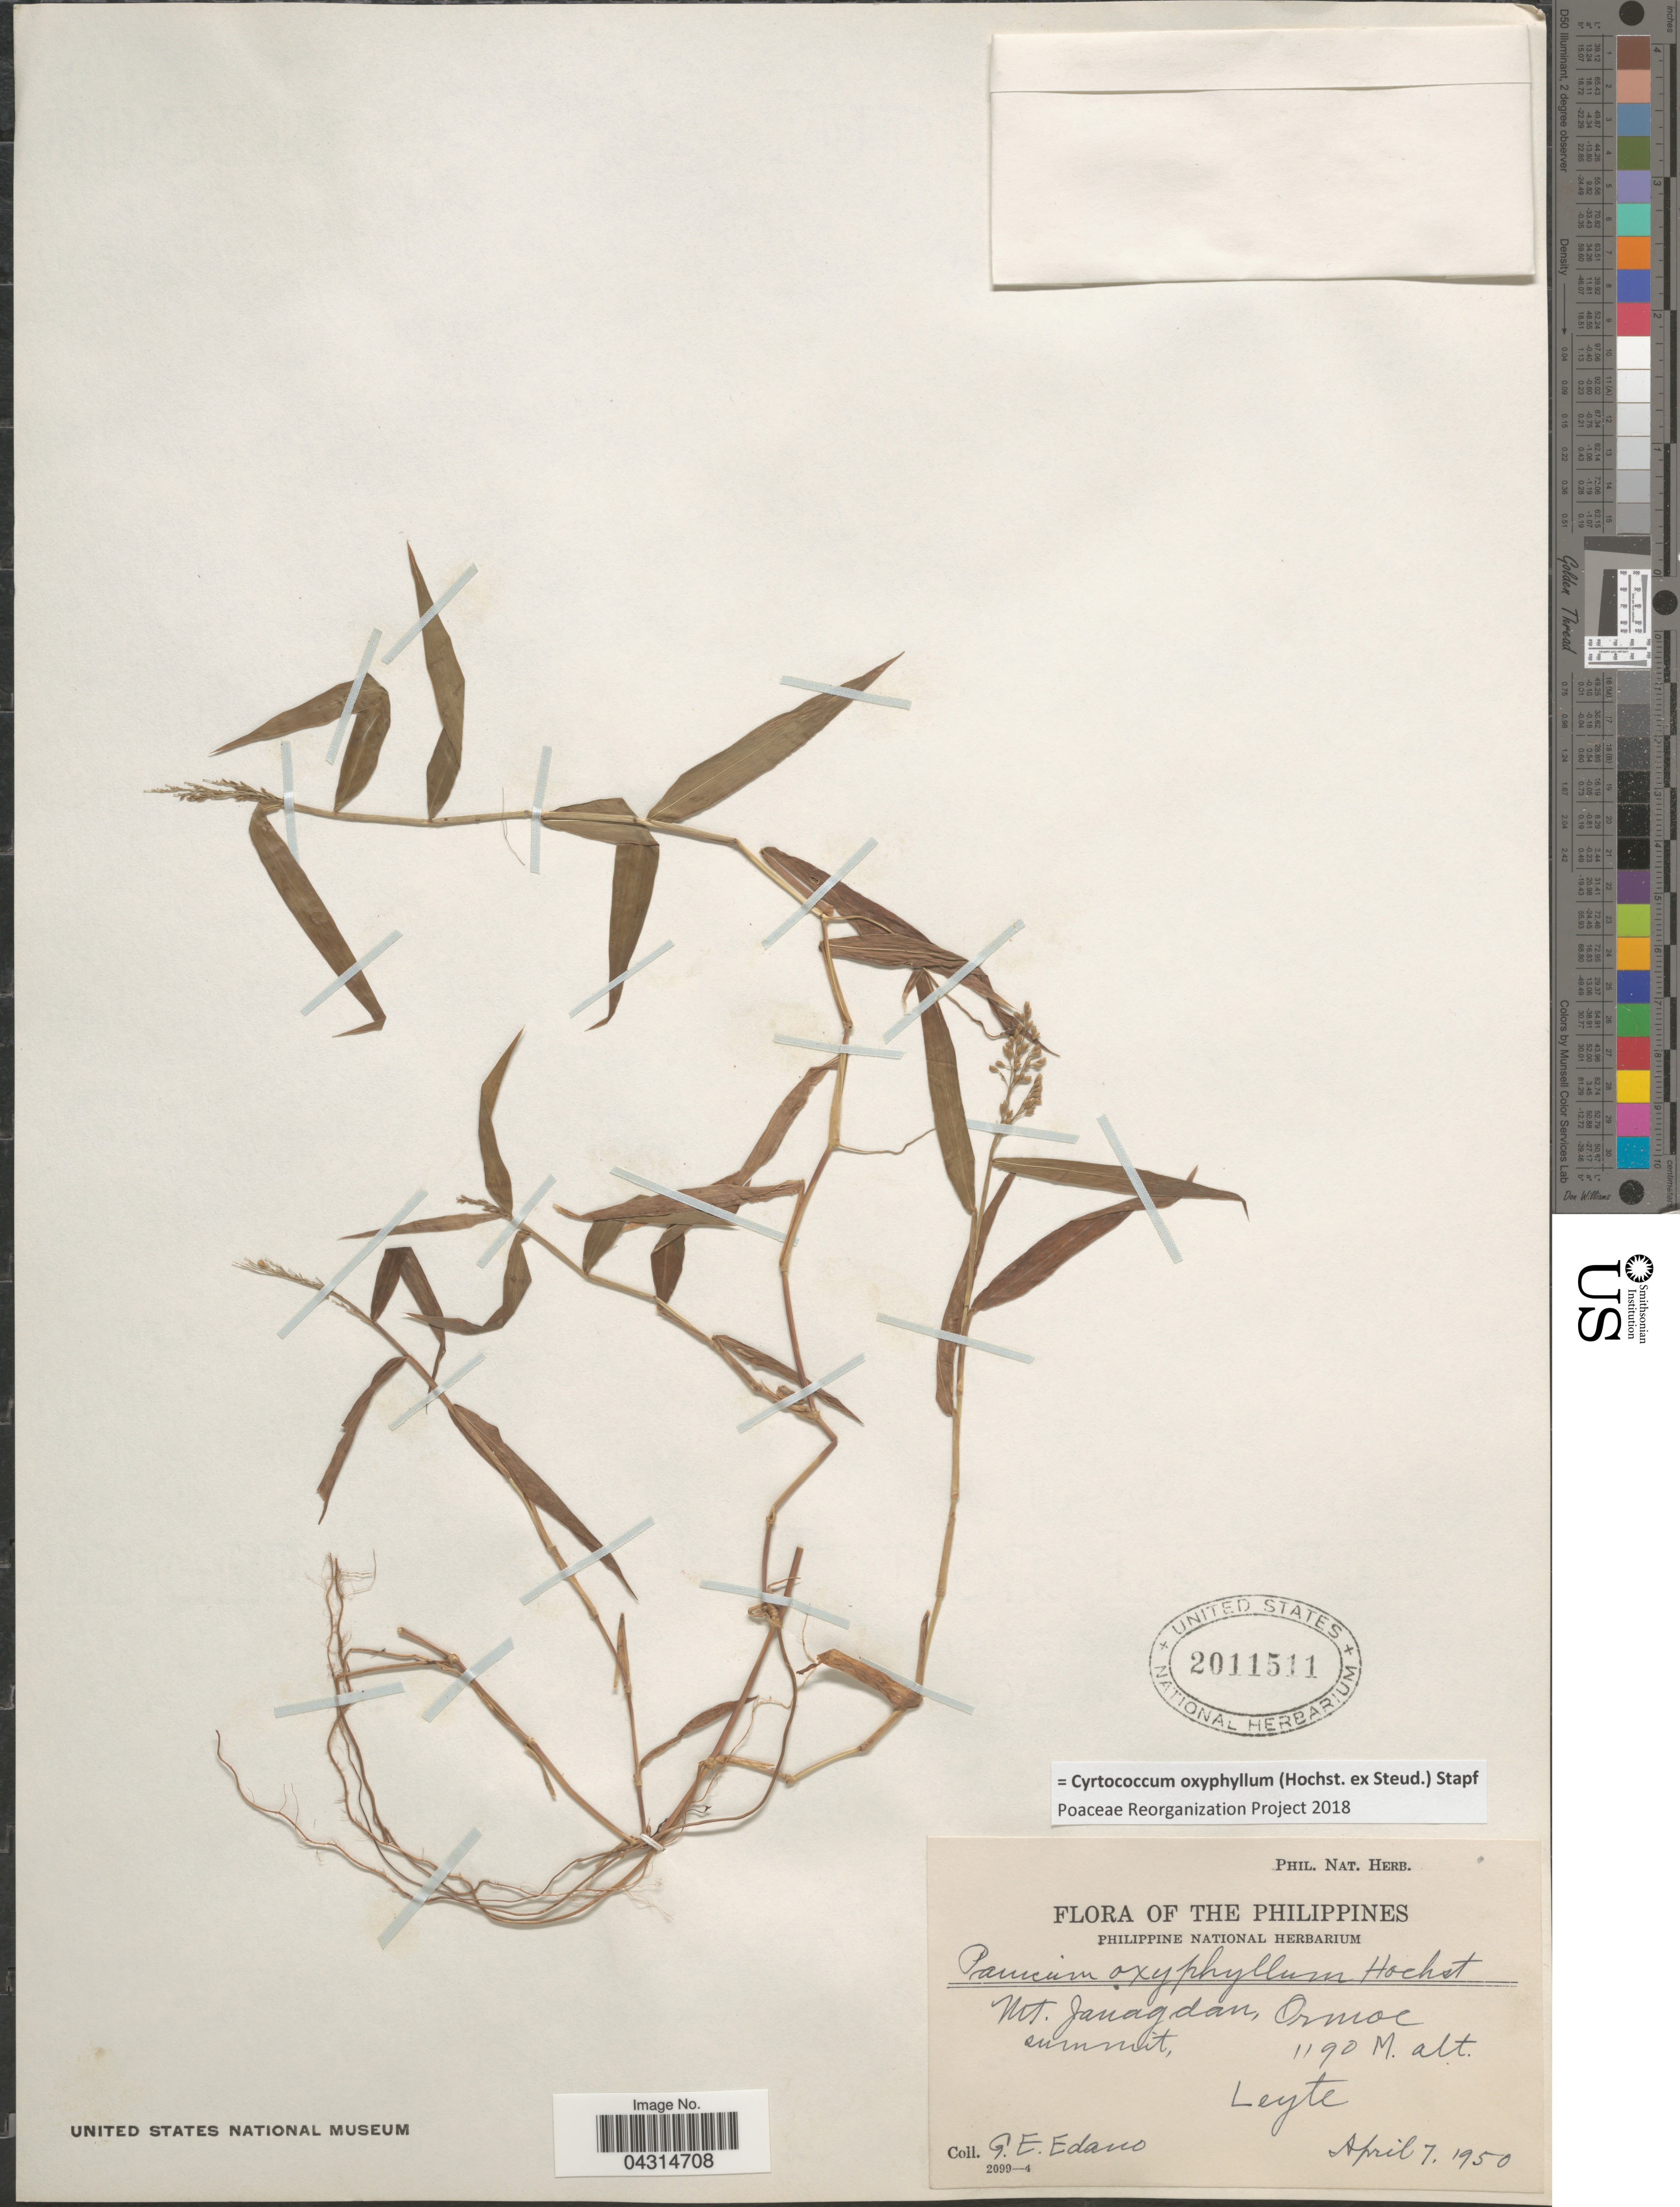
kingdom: Plantae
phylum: Tracheophyta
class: Liliopsida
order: Poales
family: Poaceae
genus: Cyrtococcum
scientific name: Cyrtococcum oxyphyllum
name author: (Steud.) Stapf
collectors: G. E. Edaño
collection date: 1950-04-07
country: Philippines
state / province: Eastern Visayas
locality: Mt. Janagdan, Ormoc summit, Leyte.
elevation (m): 1190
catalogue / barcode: US 2011511